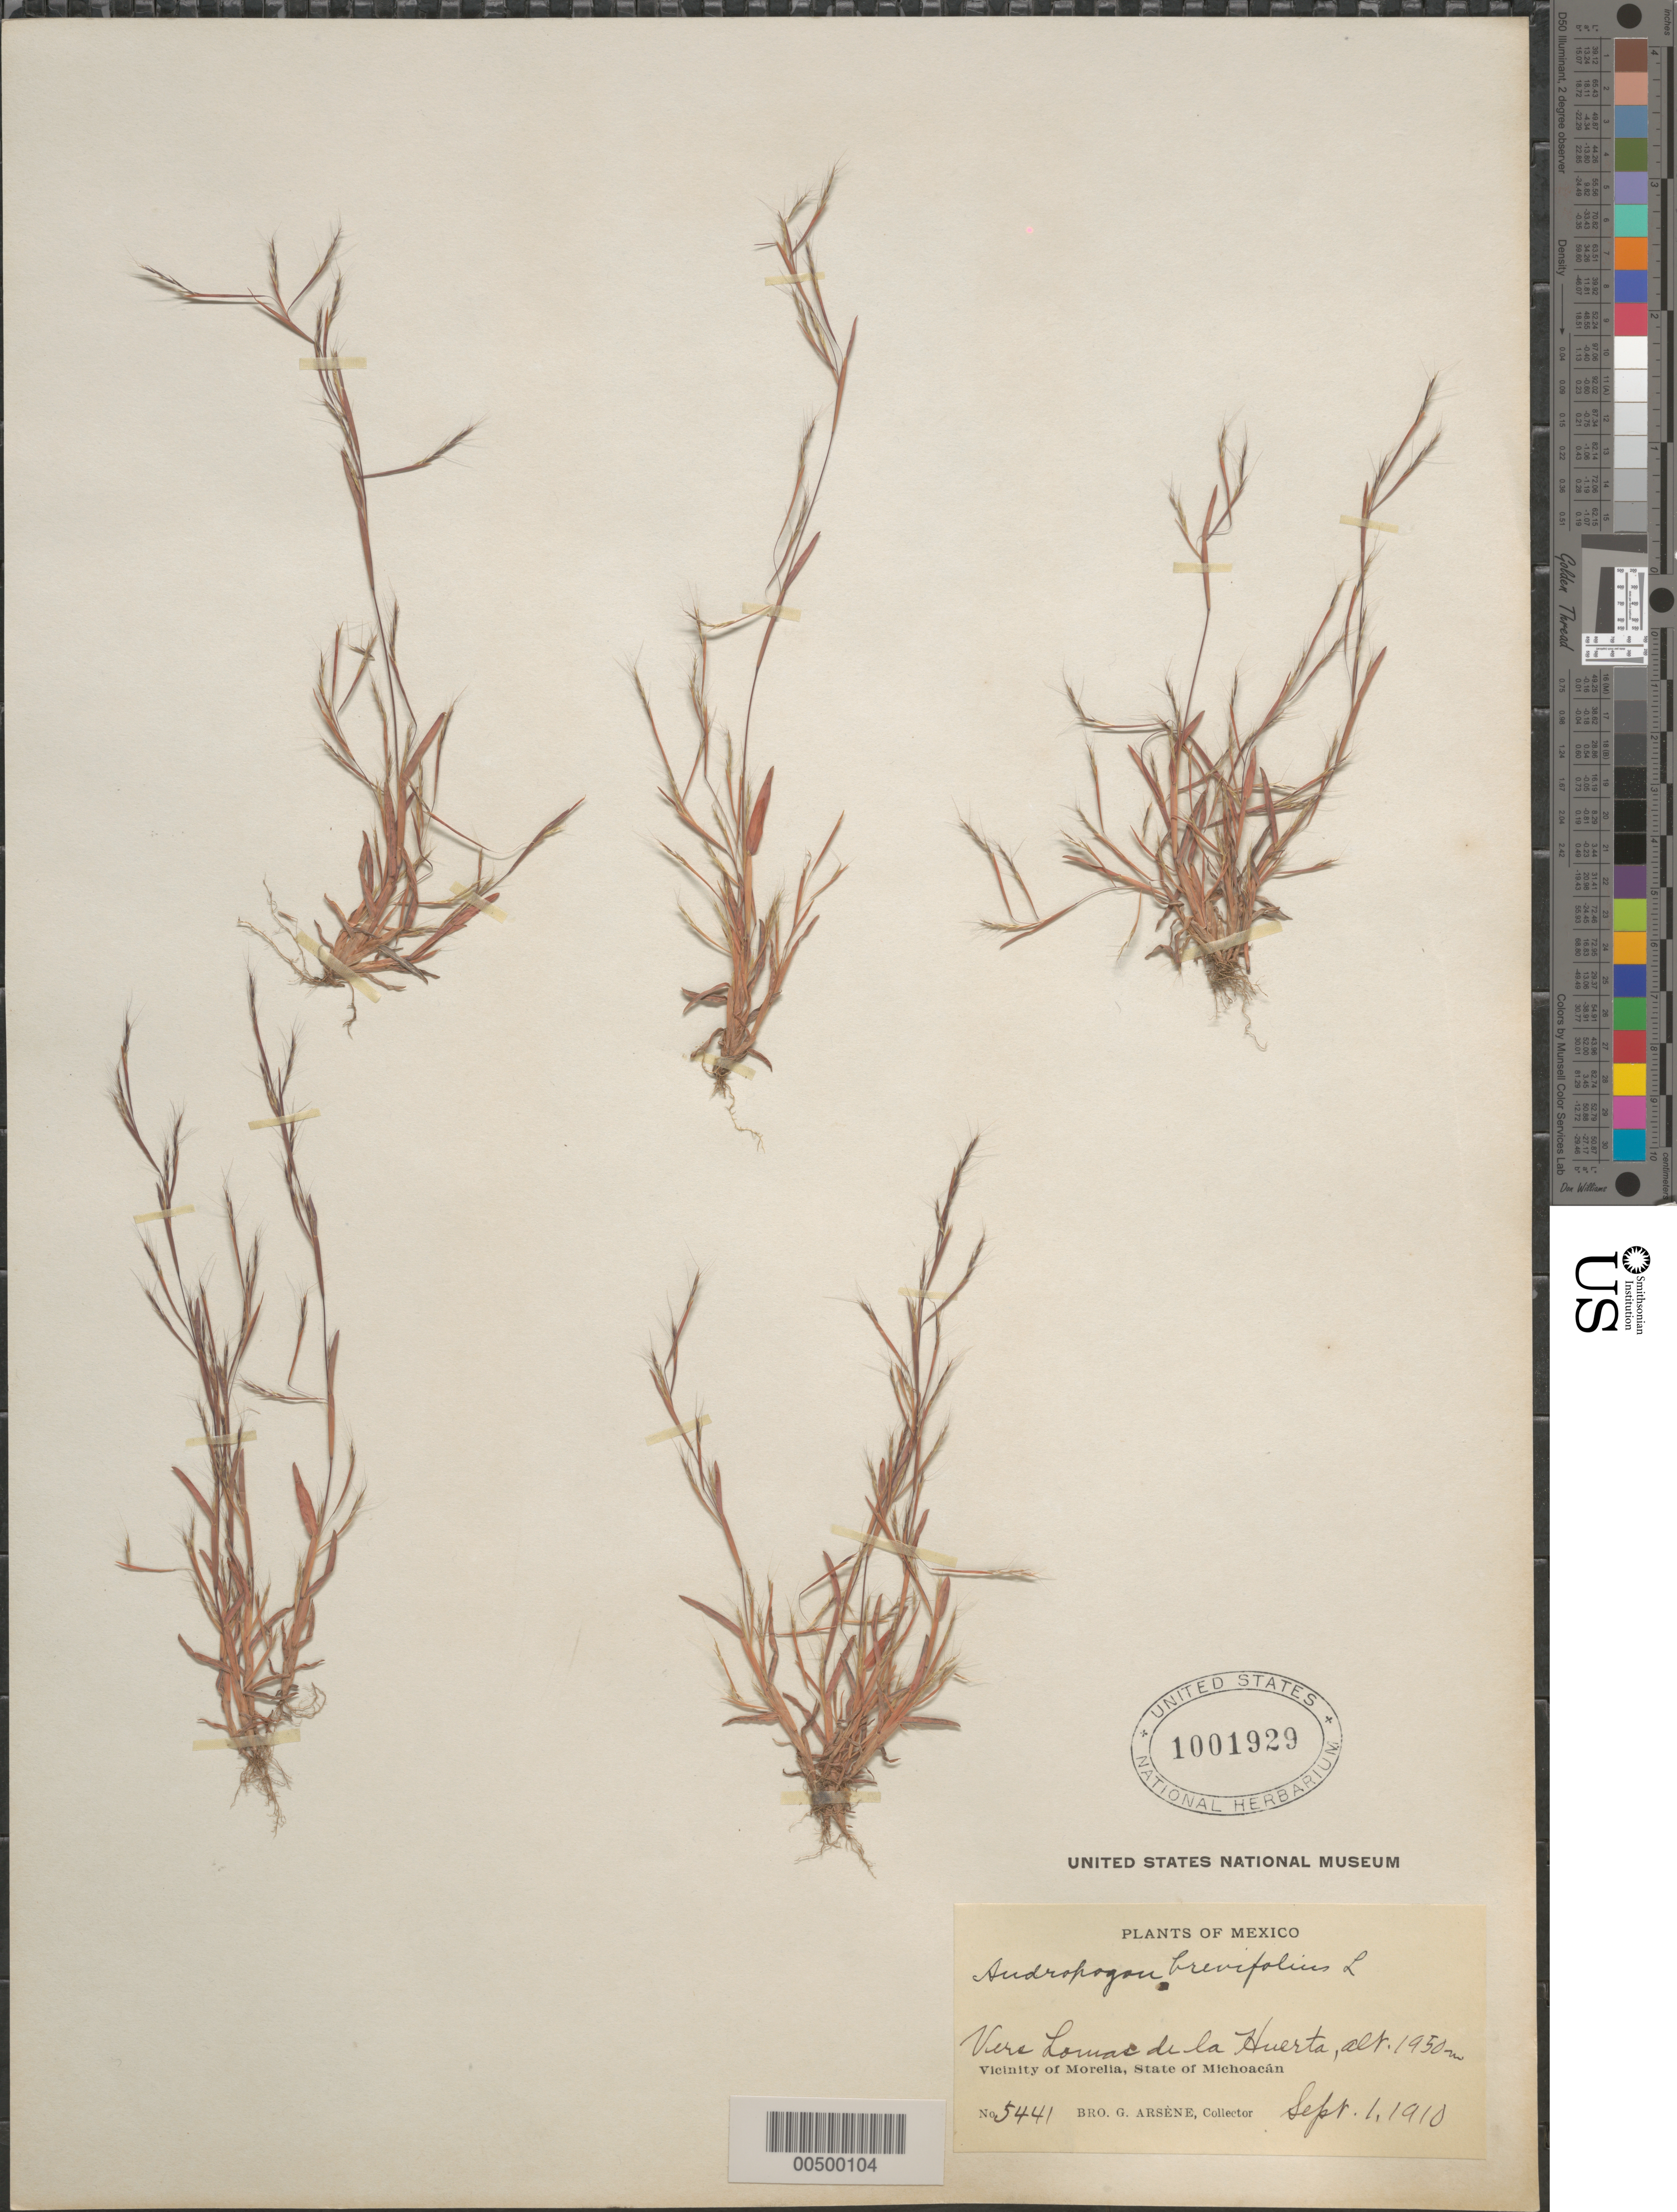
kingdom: Plantae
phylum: Tracheophyta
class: Liliopsida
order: Poales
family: Poaceae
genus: Schizachyrium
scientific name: Schizachyrium brevifolium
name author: (Sw.) Nees ex Büse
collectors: Bro. G. Arsène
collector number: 5441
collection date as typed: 1 Sep 1910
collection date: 1910-09-01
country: Mexico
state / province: Michoacán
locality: Vers Lomac de la Huerta, vicinity of Morelia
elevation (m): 1950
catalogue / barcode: US 1001929